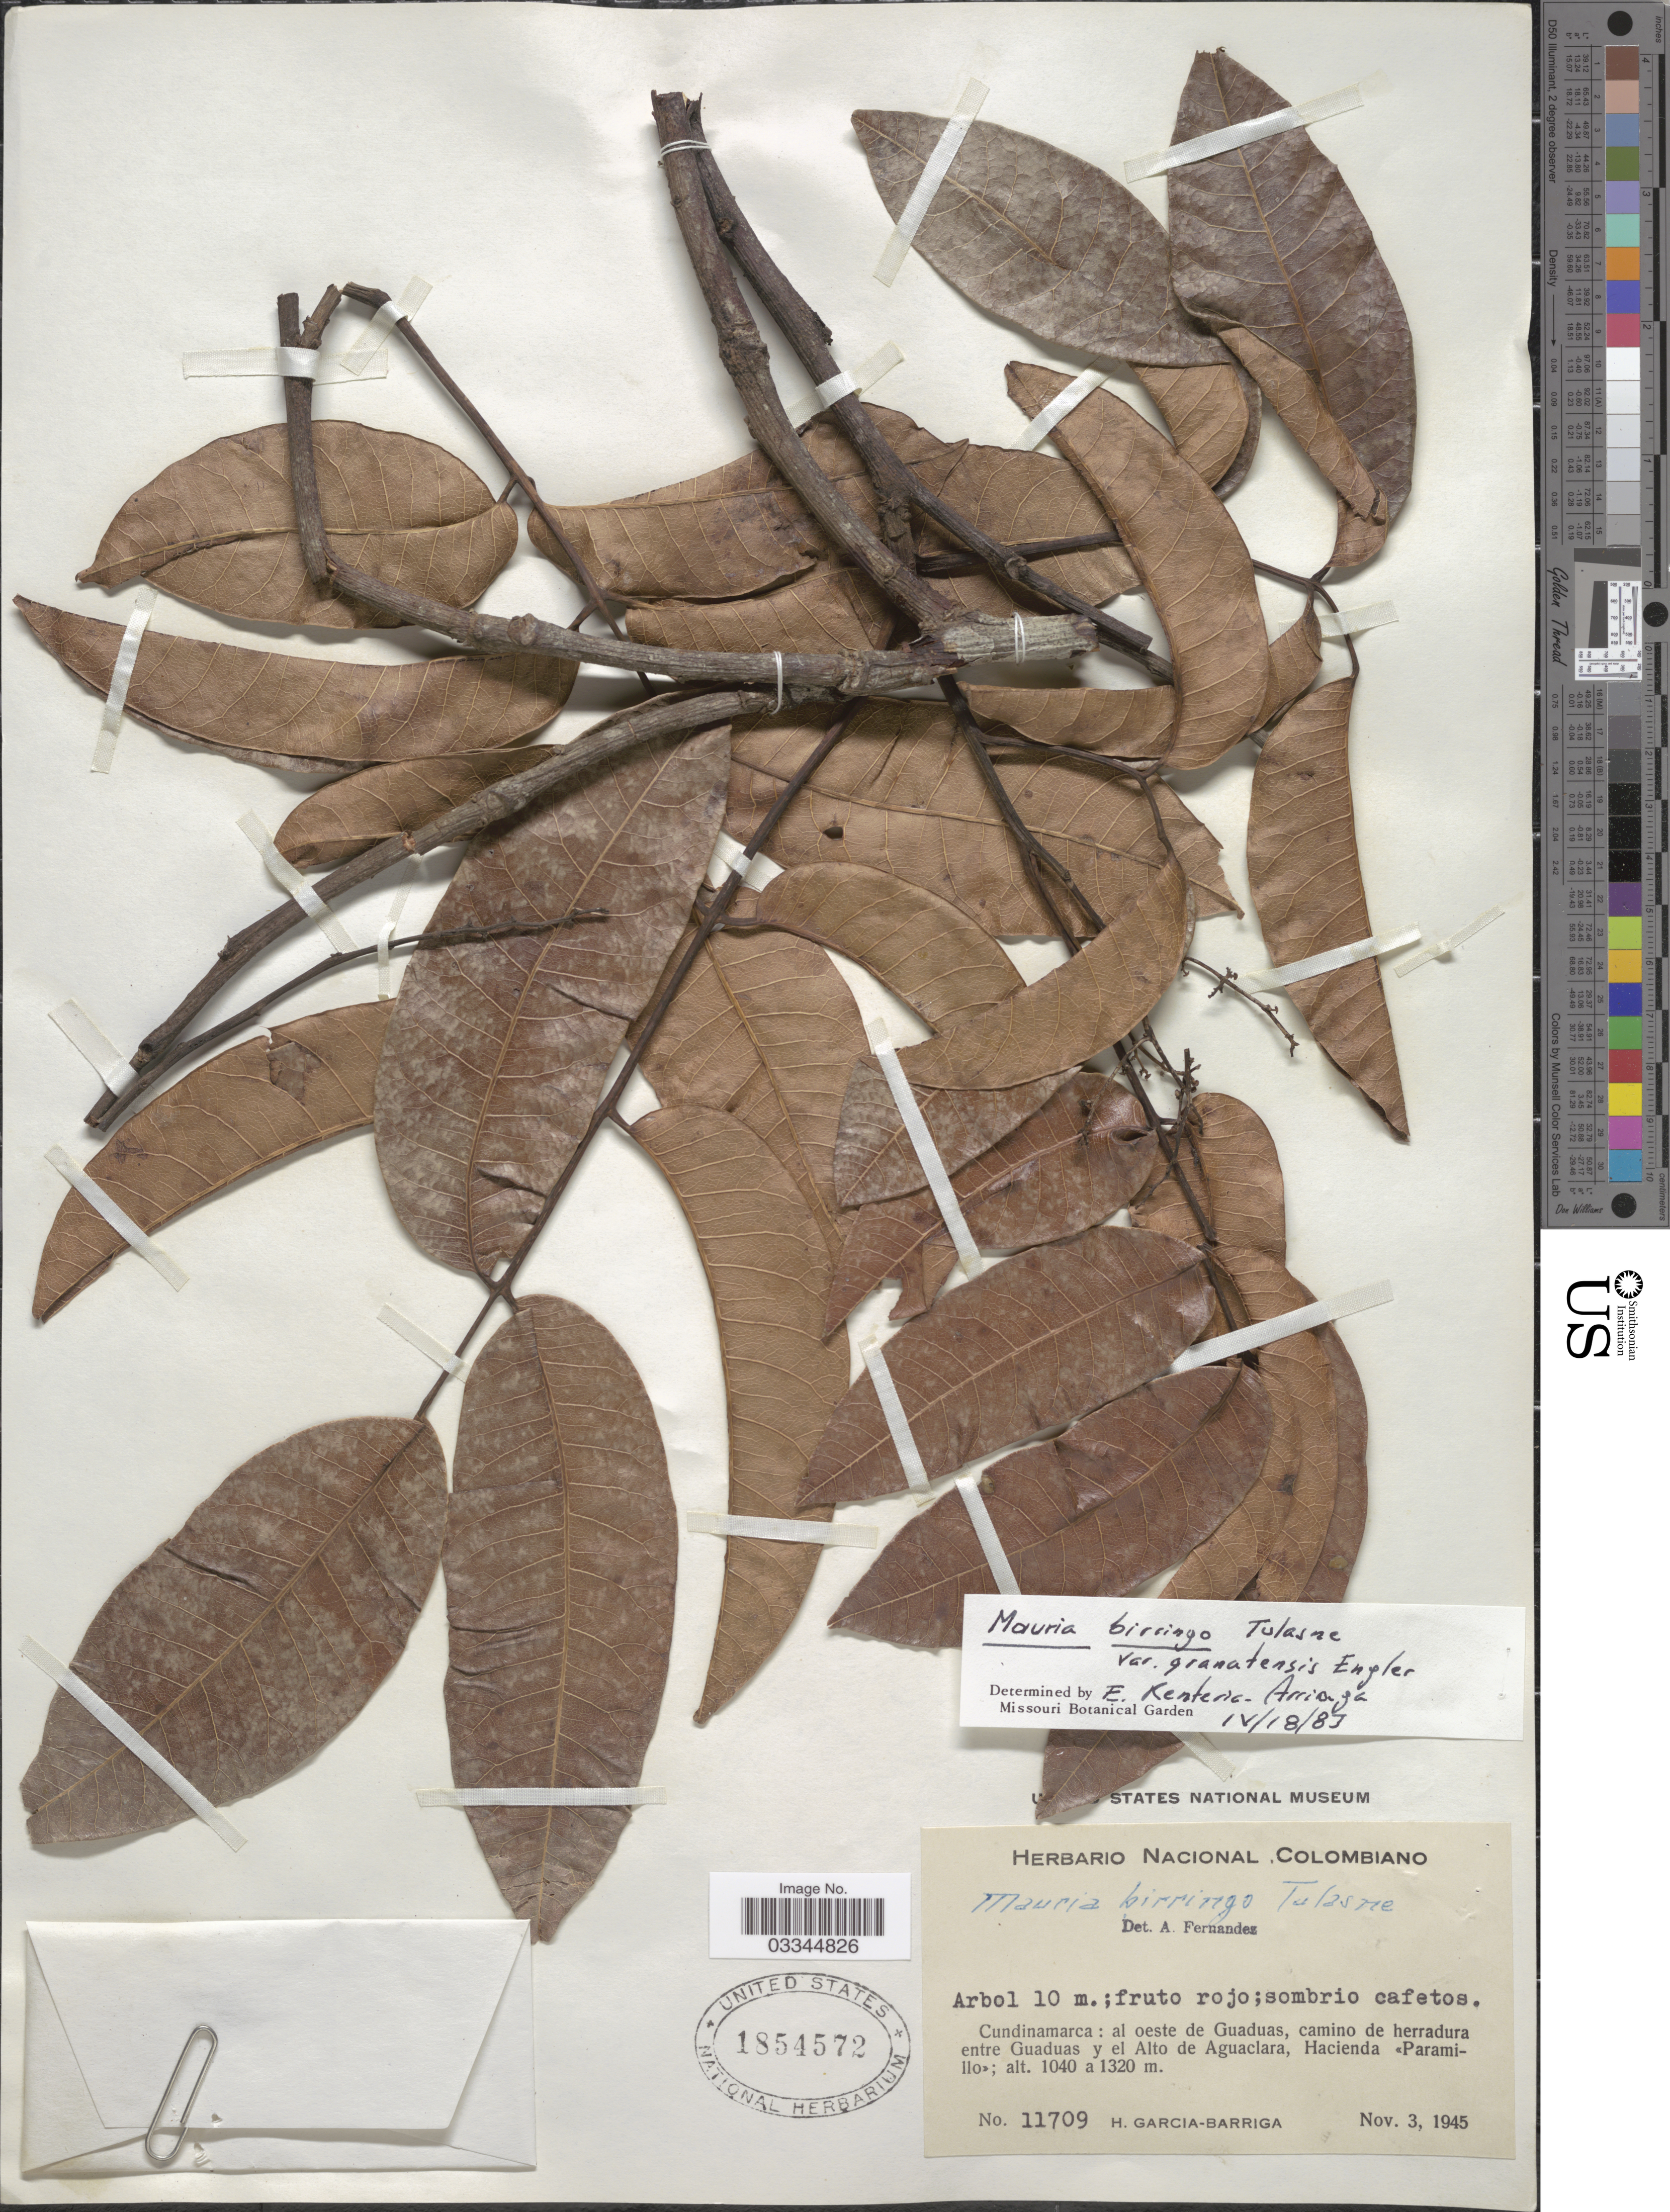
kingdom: Plantae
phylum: Tracheophyta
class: Magnoliopsida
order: Sapindales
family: Anacardiaceae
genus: Mauria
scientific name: Mauria biringo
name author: Tul.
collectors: H. García Barriga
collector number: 11709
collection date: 1945-11-03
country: Colombia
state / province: Cundinamarca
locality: Al oeste de Guaduas, camino de herredura entre Guaduas y el Alto de Aguaclara, Hacienda <<Paramillo>>.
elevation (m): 1040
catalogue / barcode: US 1854572